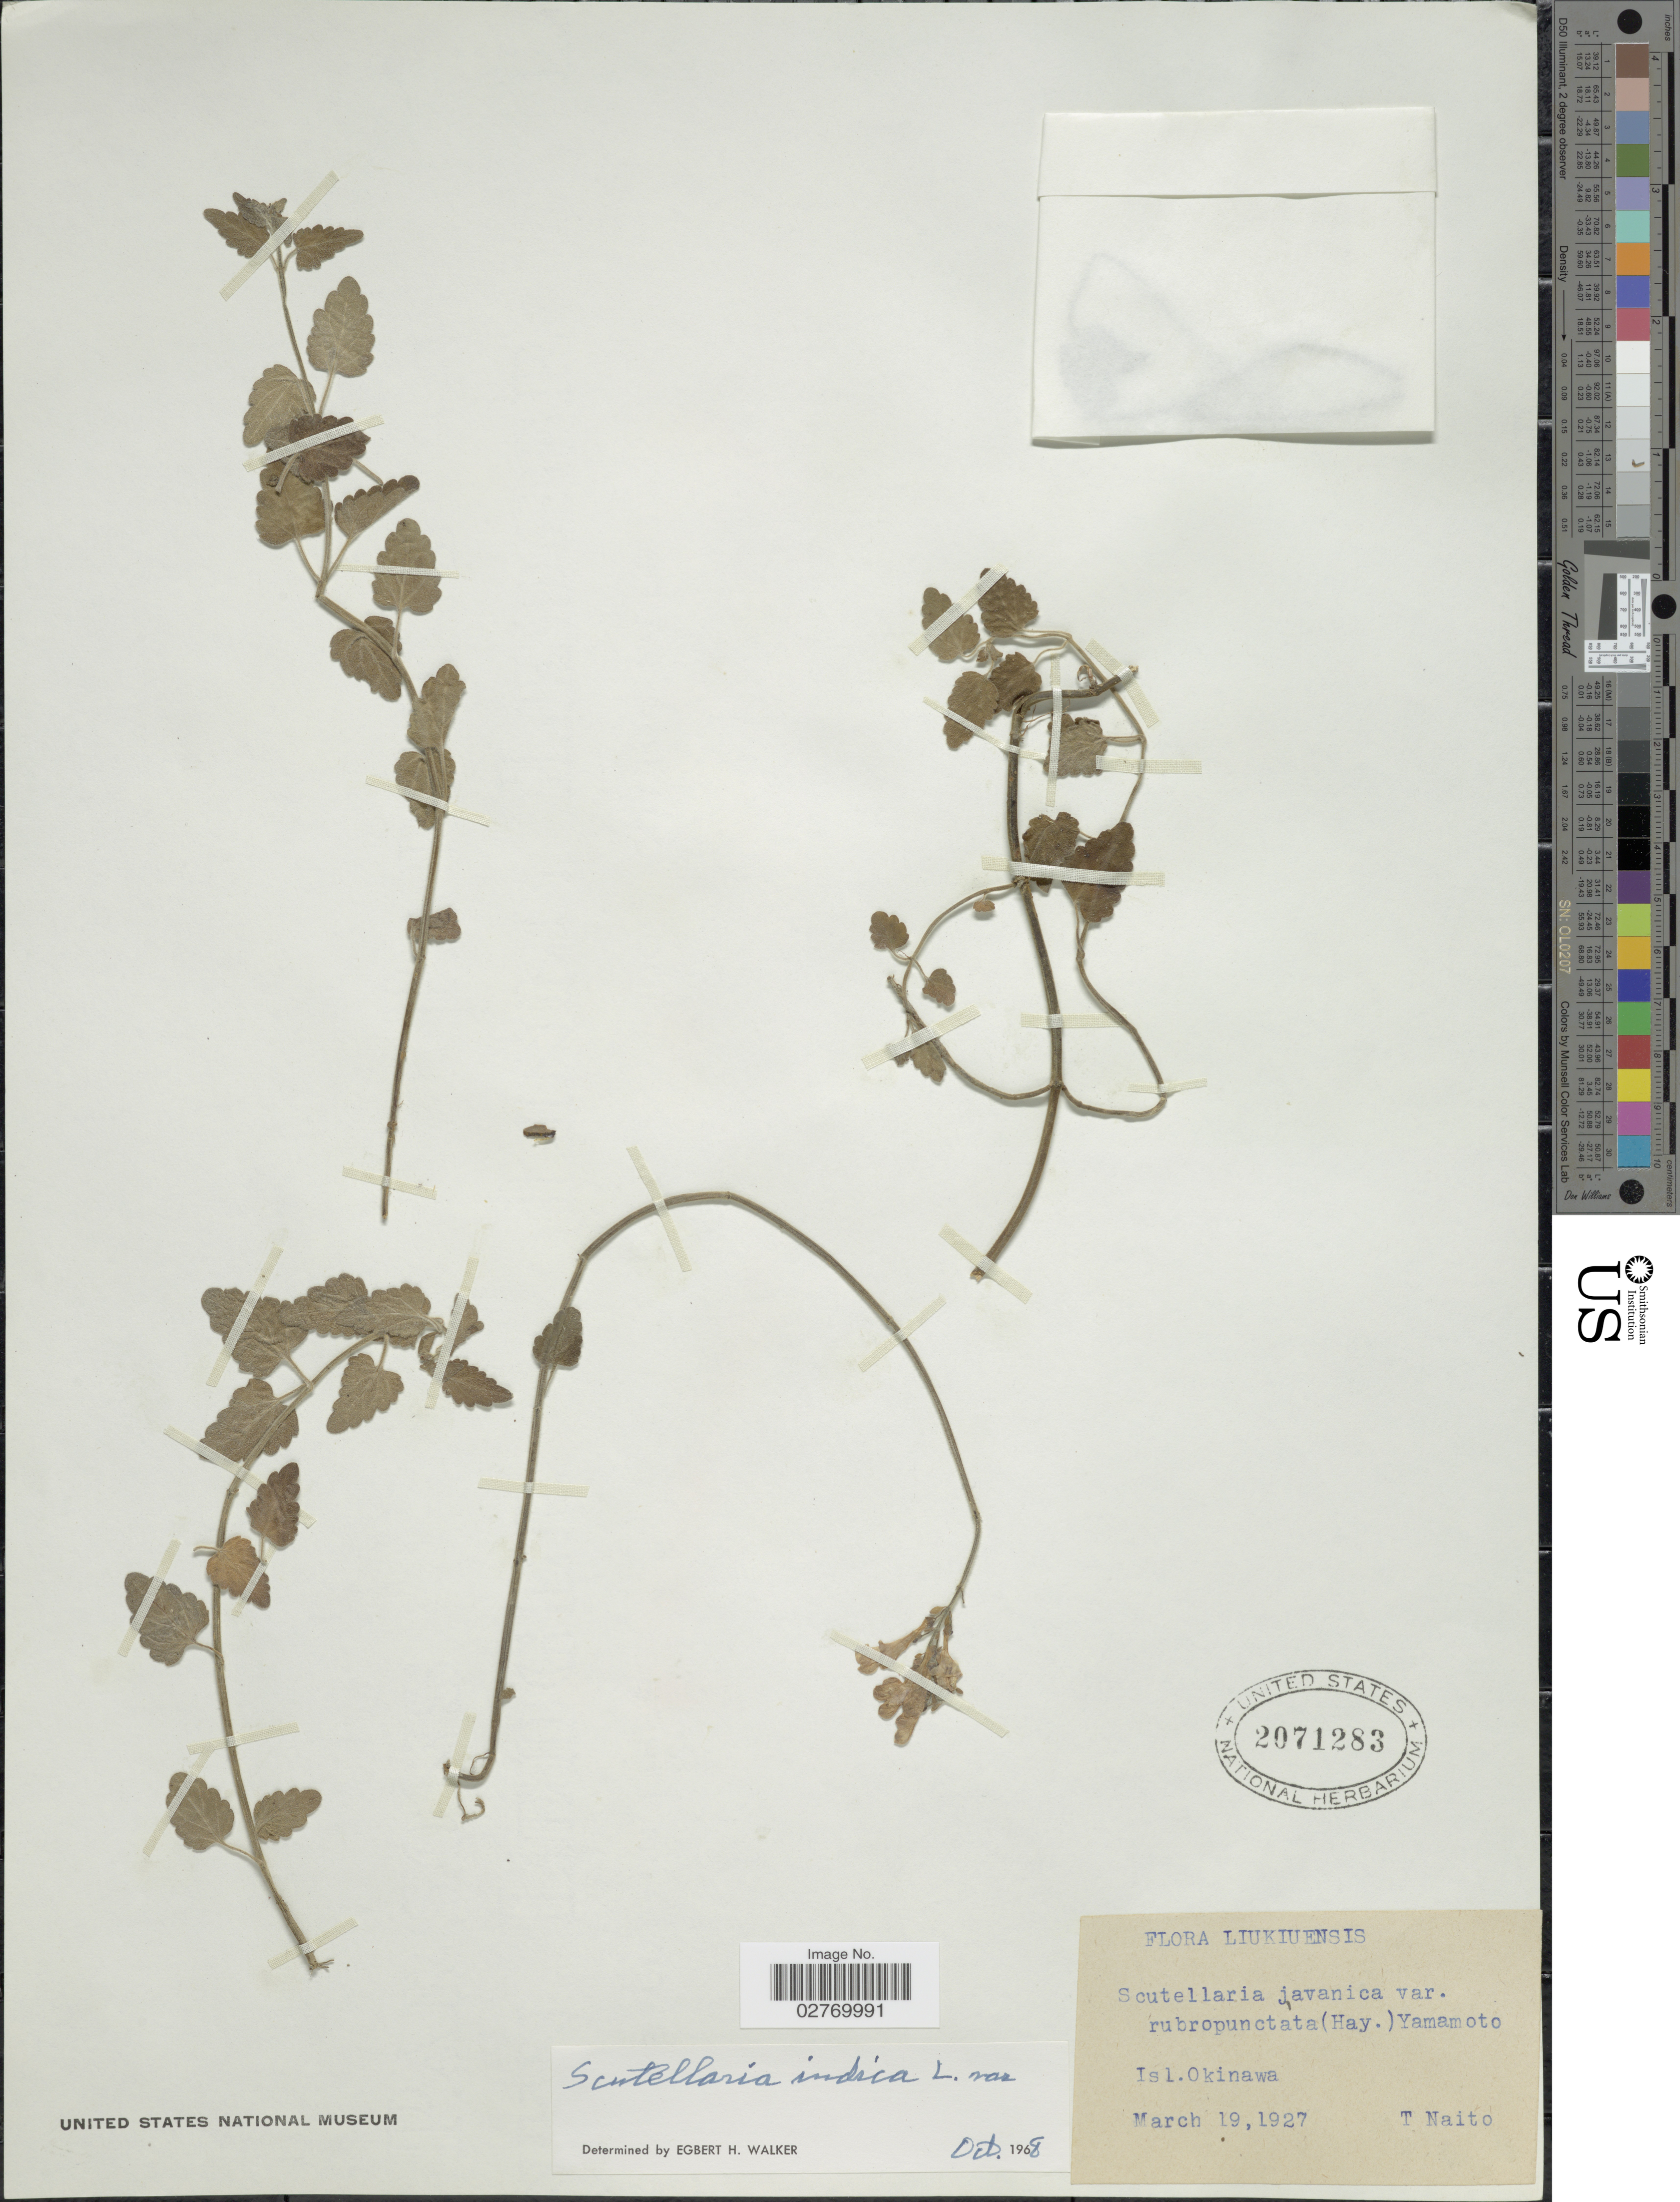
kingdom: Plantae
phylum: Tracheophyta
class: Magnoliopsida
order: Lamiales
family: Lamiaceae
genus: Scutellaria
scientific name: Scutellaria indica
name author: L.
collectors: T. Naito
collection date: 1927-03-19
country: Japan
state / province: Okinawa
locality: Liukiuensis. Isl. Okinawa.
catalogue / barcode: US 2071283